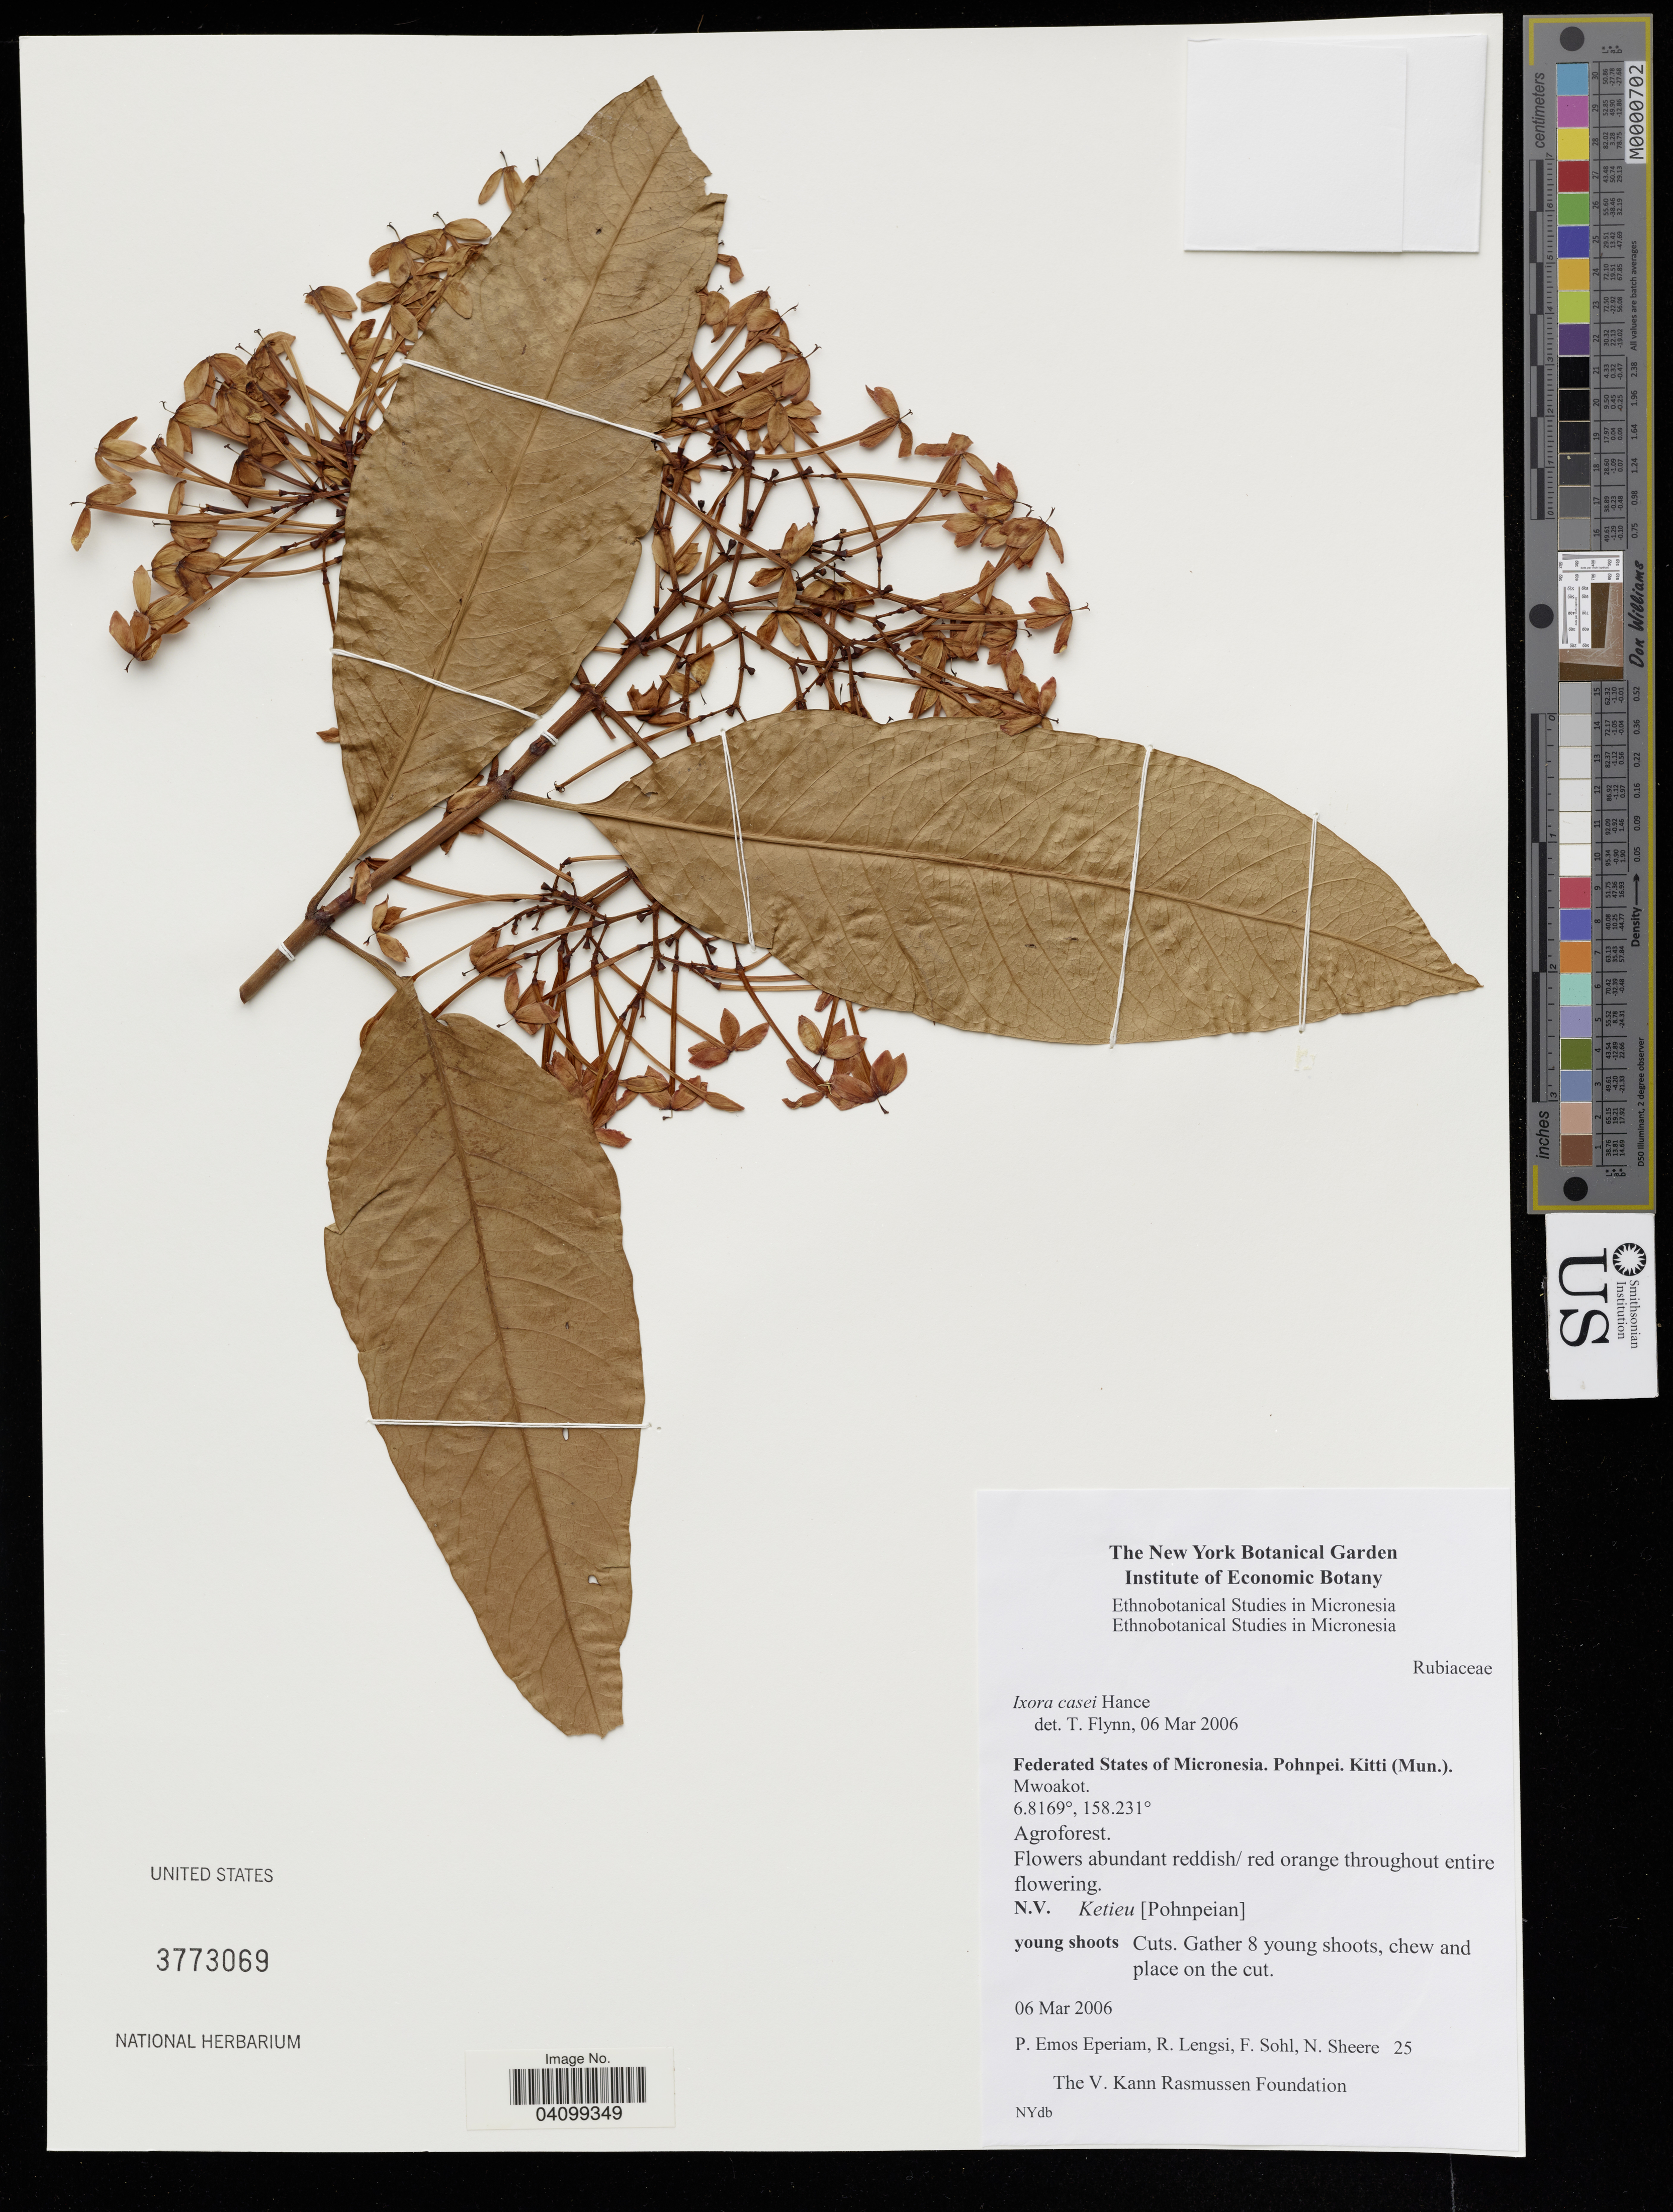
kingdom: Plantae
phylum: Tracheophyta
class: Magnoliopsida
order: Gentianales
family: Rubiaceae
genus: Ixora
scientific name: Ixora casei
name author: Hance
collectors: P. Eperiam, R. Lengsi, F. Sohl & N. Shere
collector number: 25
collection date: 2006-03-06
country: Micronesia, Federated States of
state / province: Pohnpei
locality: Kitti (Mun.), Mwoakot.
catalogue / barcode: US 3773069